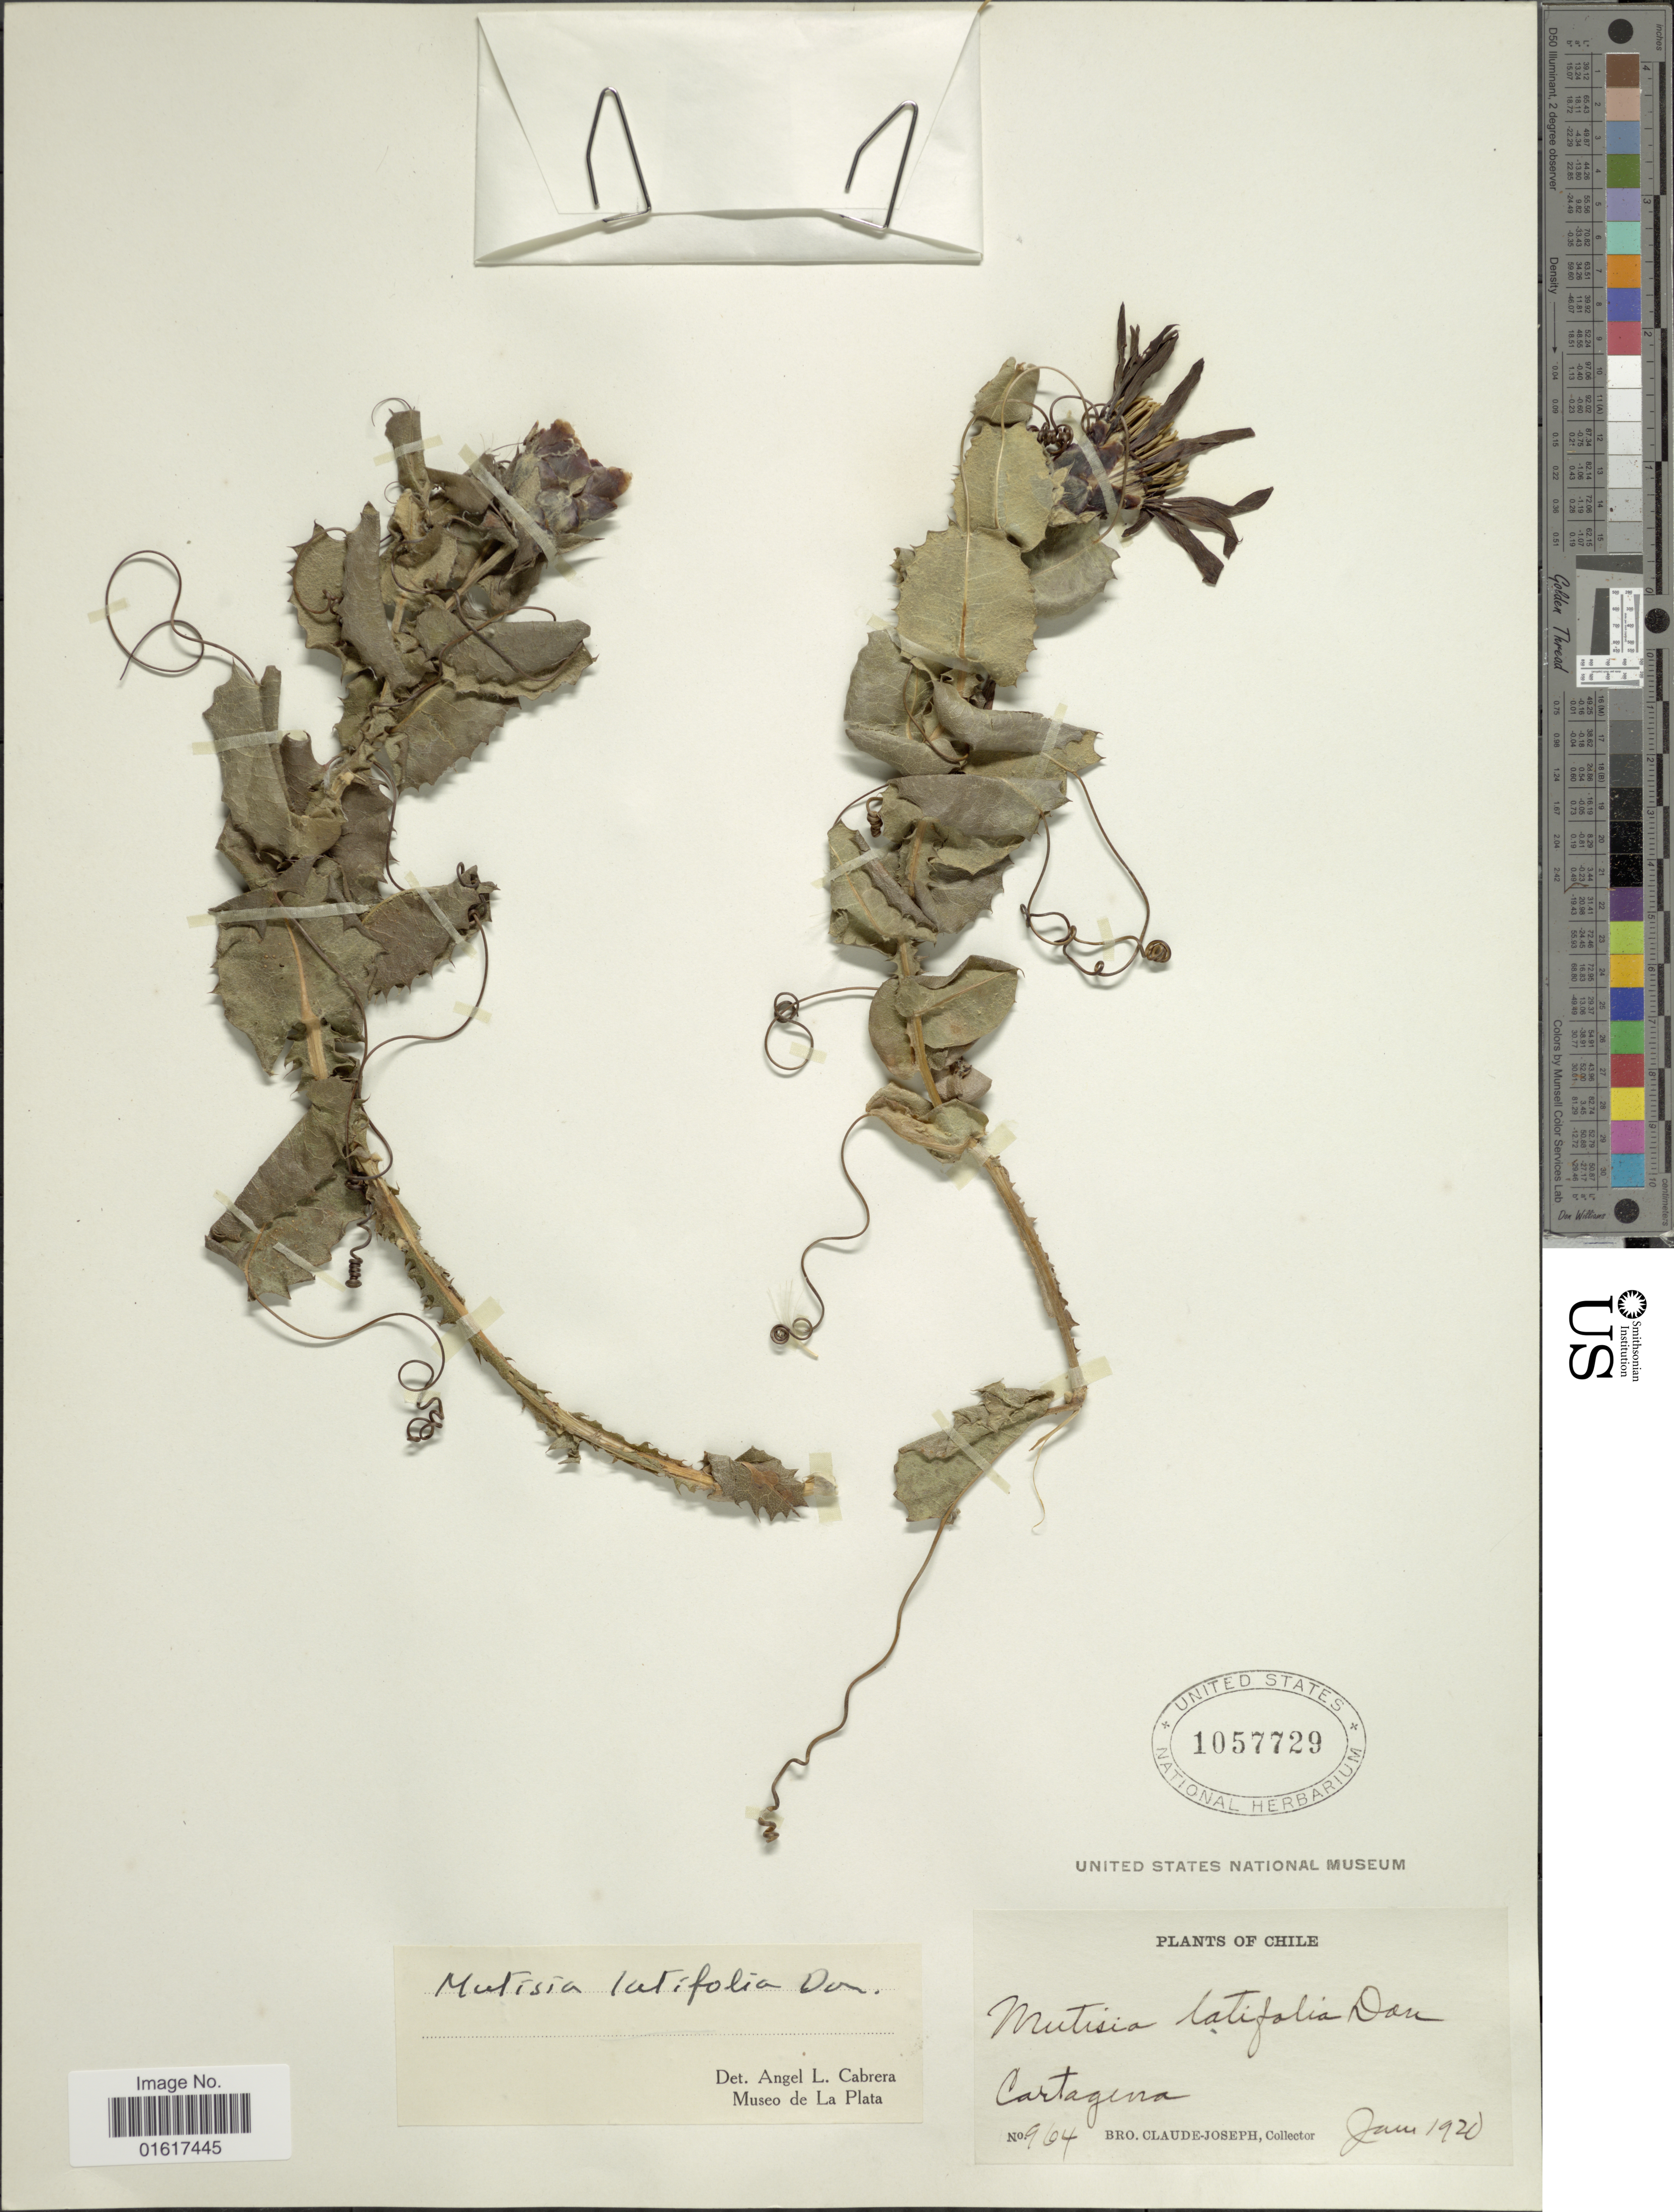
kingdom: Plantae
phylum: Tracheophyta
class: Magnoliopsida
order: Asterales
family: Asteraceae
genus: Mutisia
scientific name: Mutisia latifolia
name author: D. Don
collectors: Bro. Claude-Joseph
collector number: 964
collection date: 1920-01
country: Chile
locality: Cartagena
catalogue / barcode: US 1057729